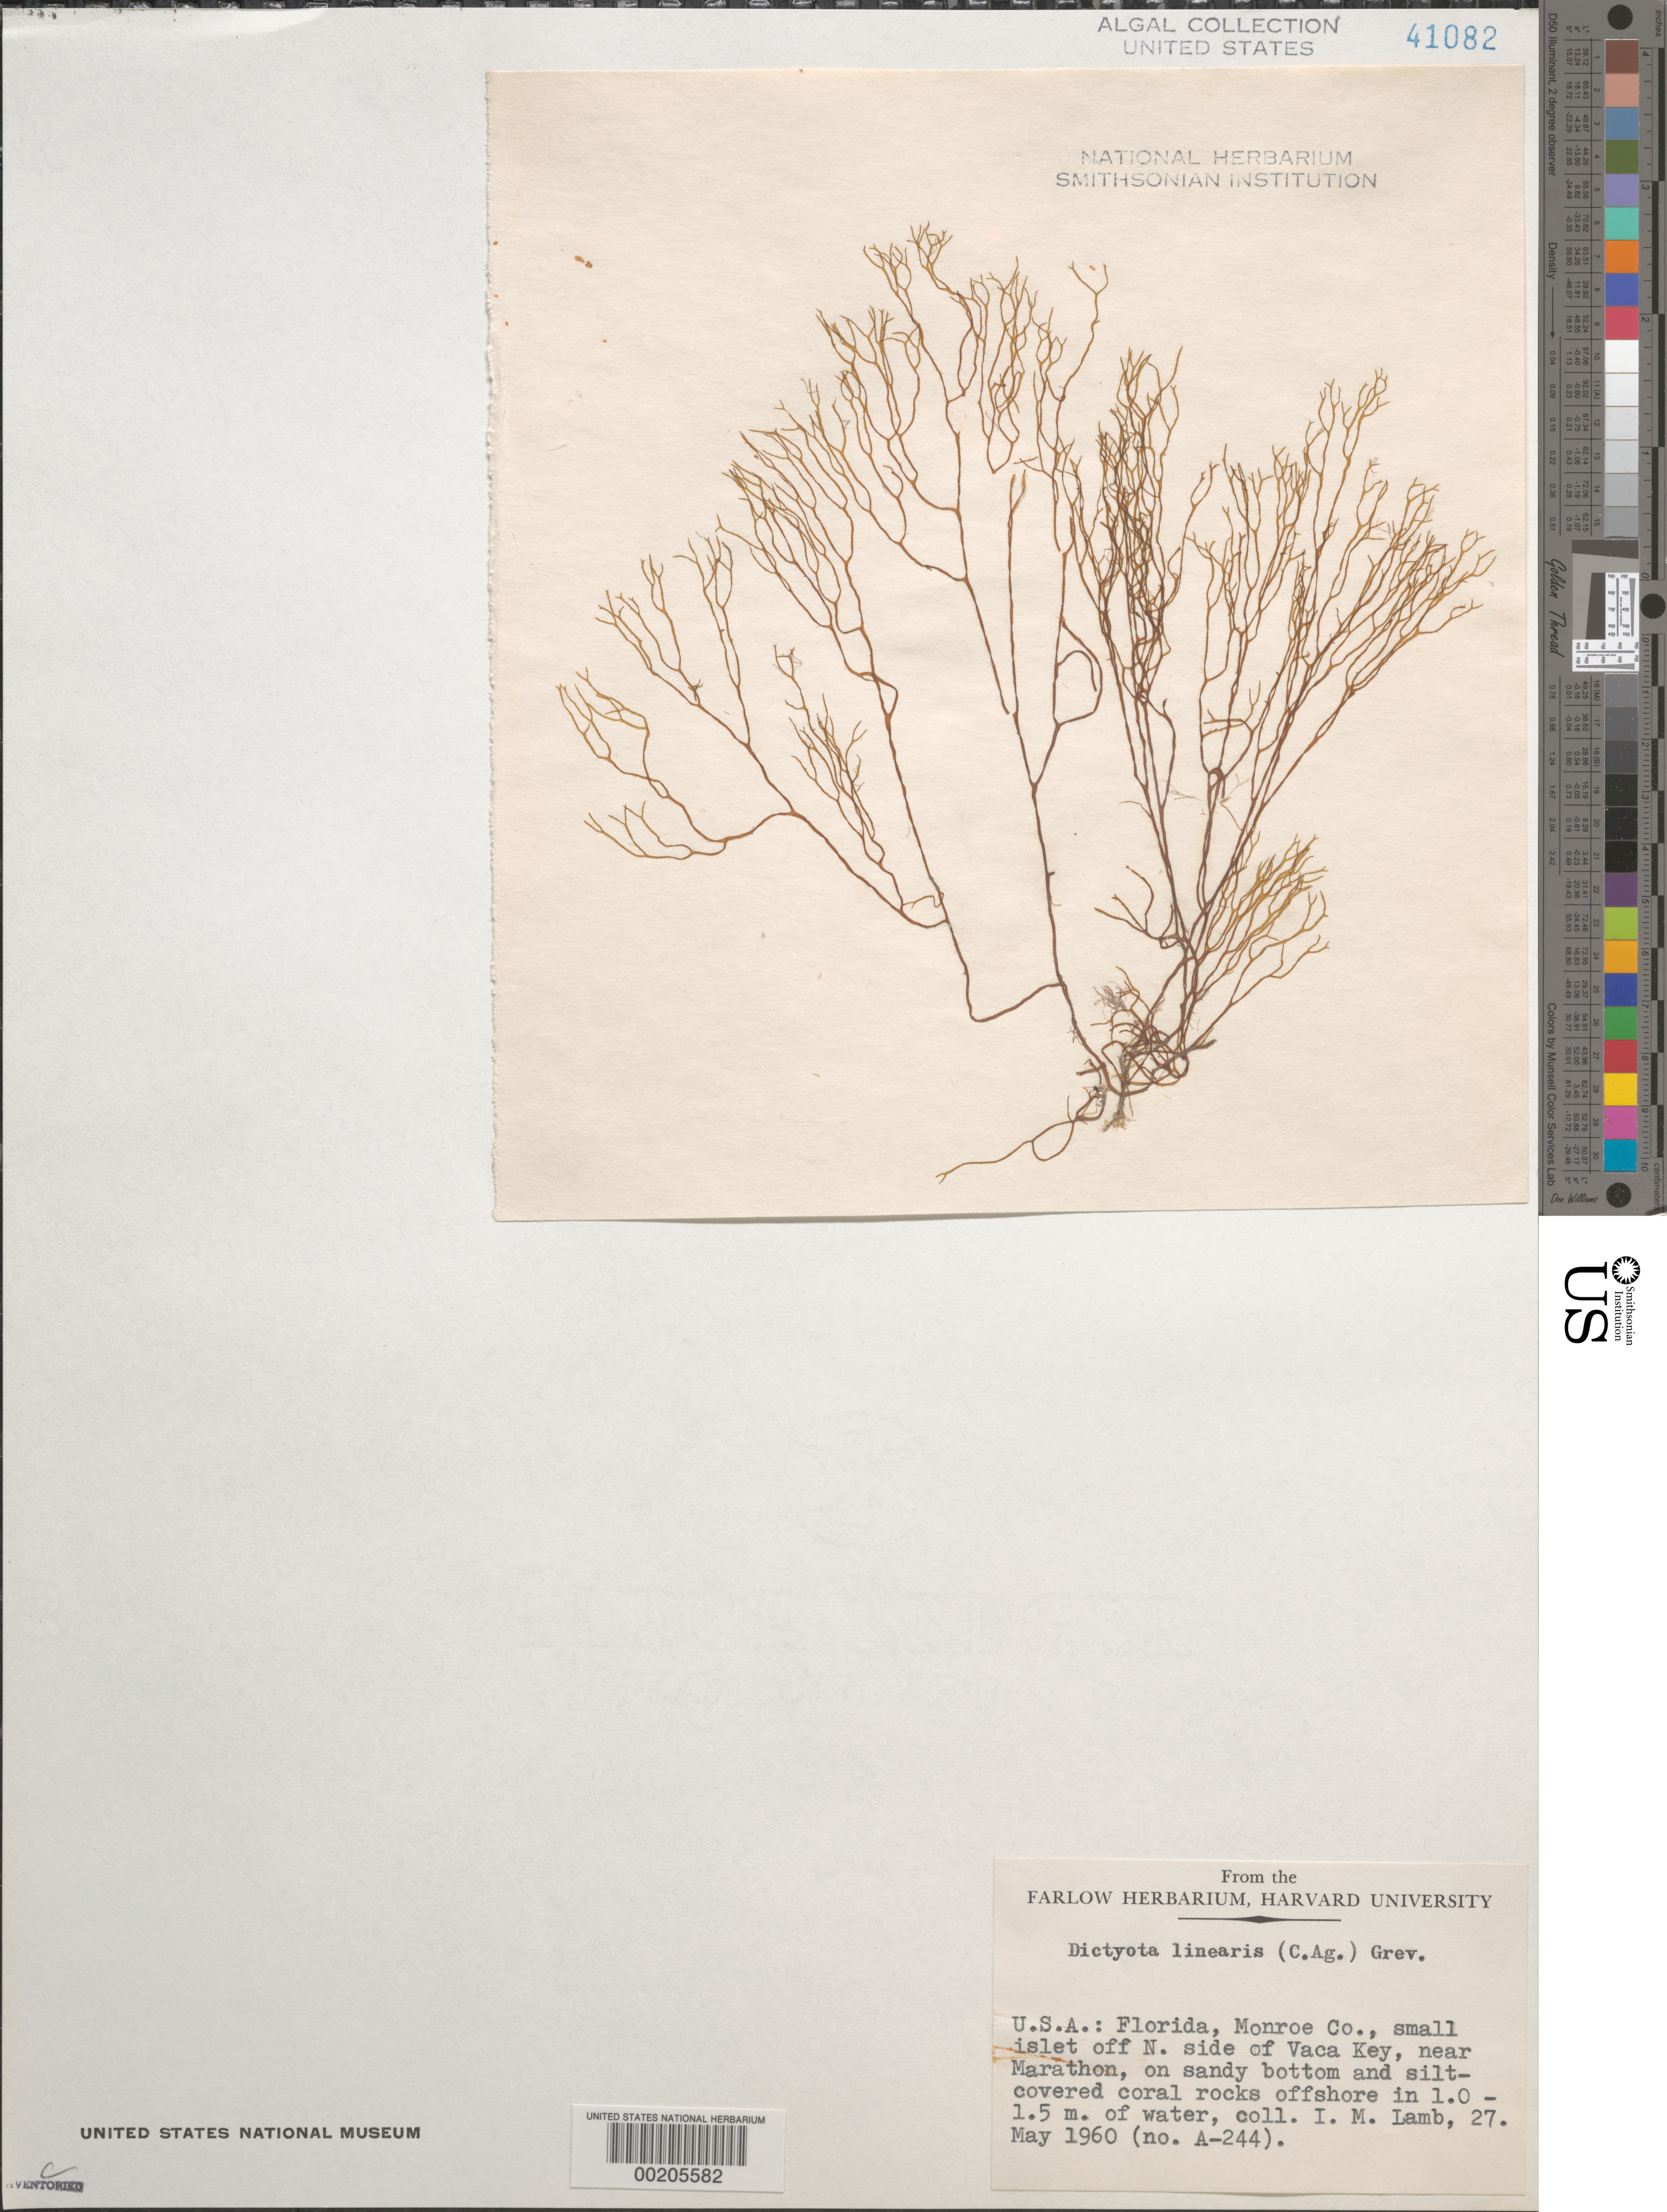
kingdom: Chromista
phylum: Ochrophyta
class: Phaeophyceae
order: Dictyotales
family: Dictyotaceae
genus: Dictyota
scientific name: Dictyota linearis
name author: (C. Agardh) Grev.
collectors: I. M. Lamb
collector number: A-244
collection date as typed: May 1960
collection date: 1960-05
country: United States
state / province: Florida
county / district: Monroe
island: Key Vaca [Vaca Key]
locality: Islet off north side of Key Vaca [Vaca Key]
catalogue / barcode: US 41082